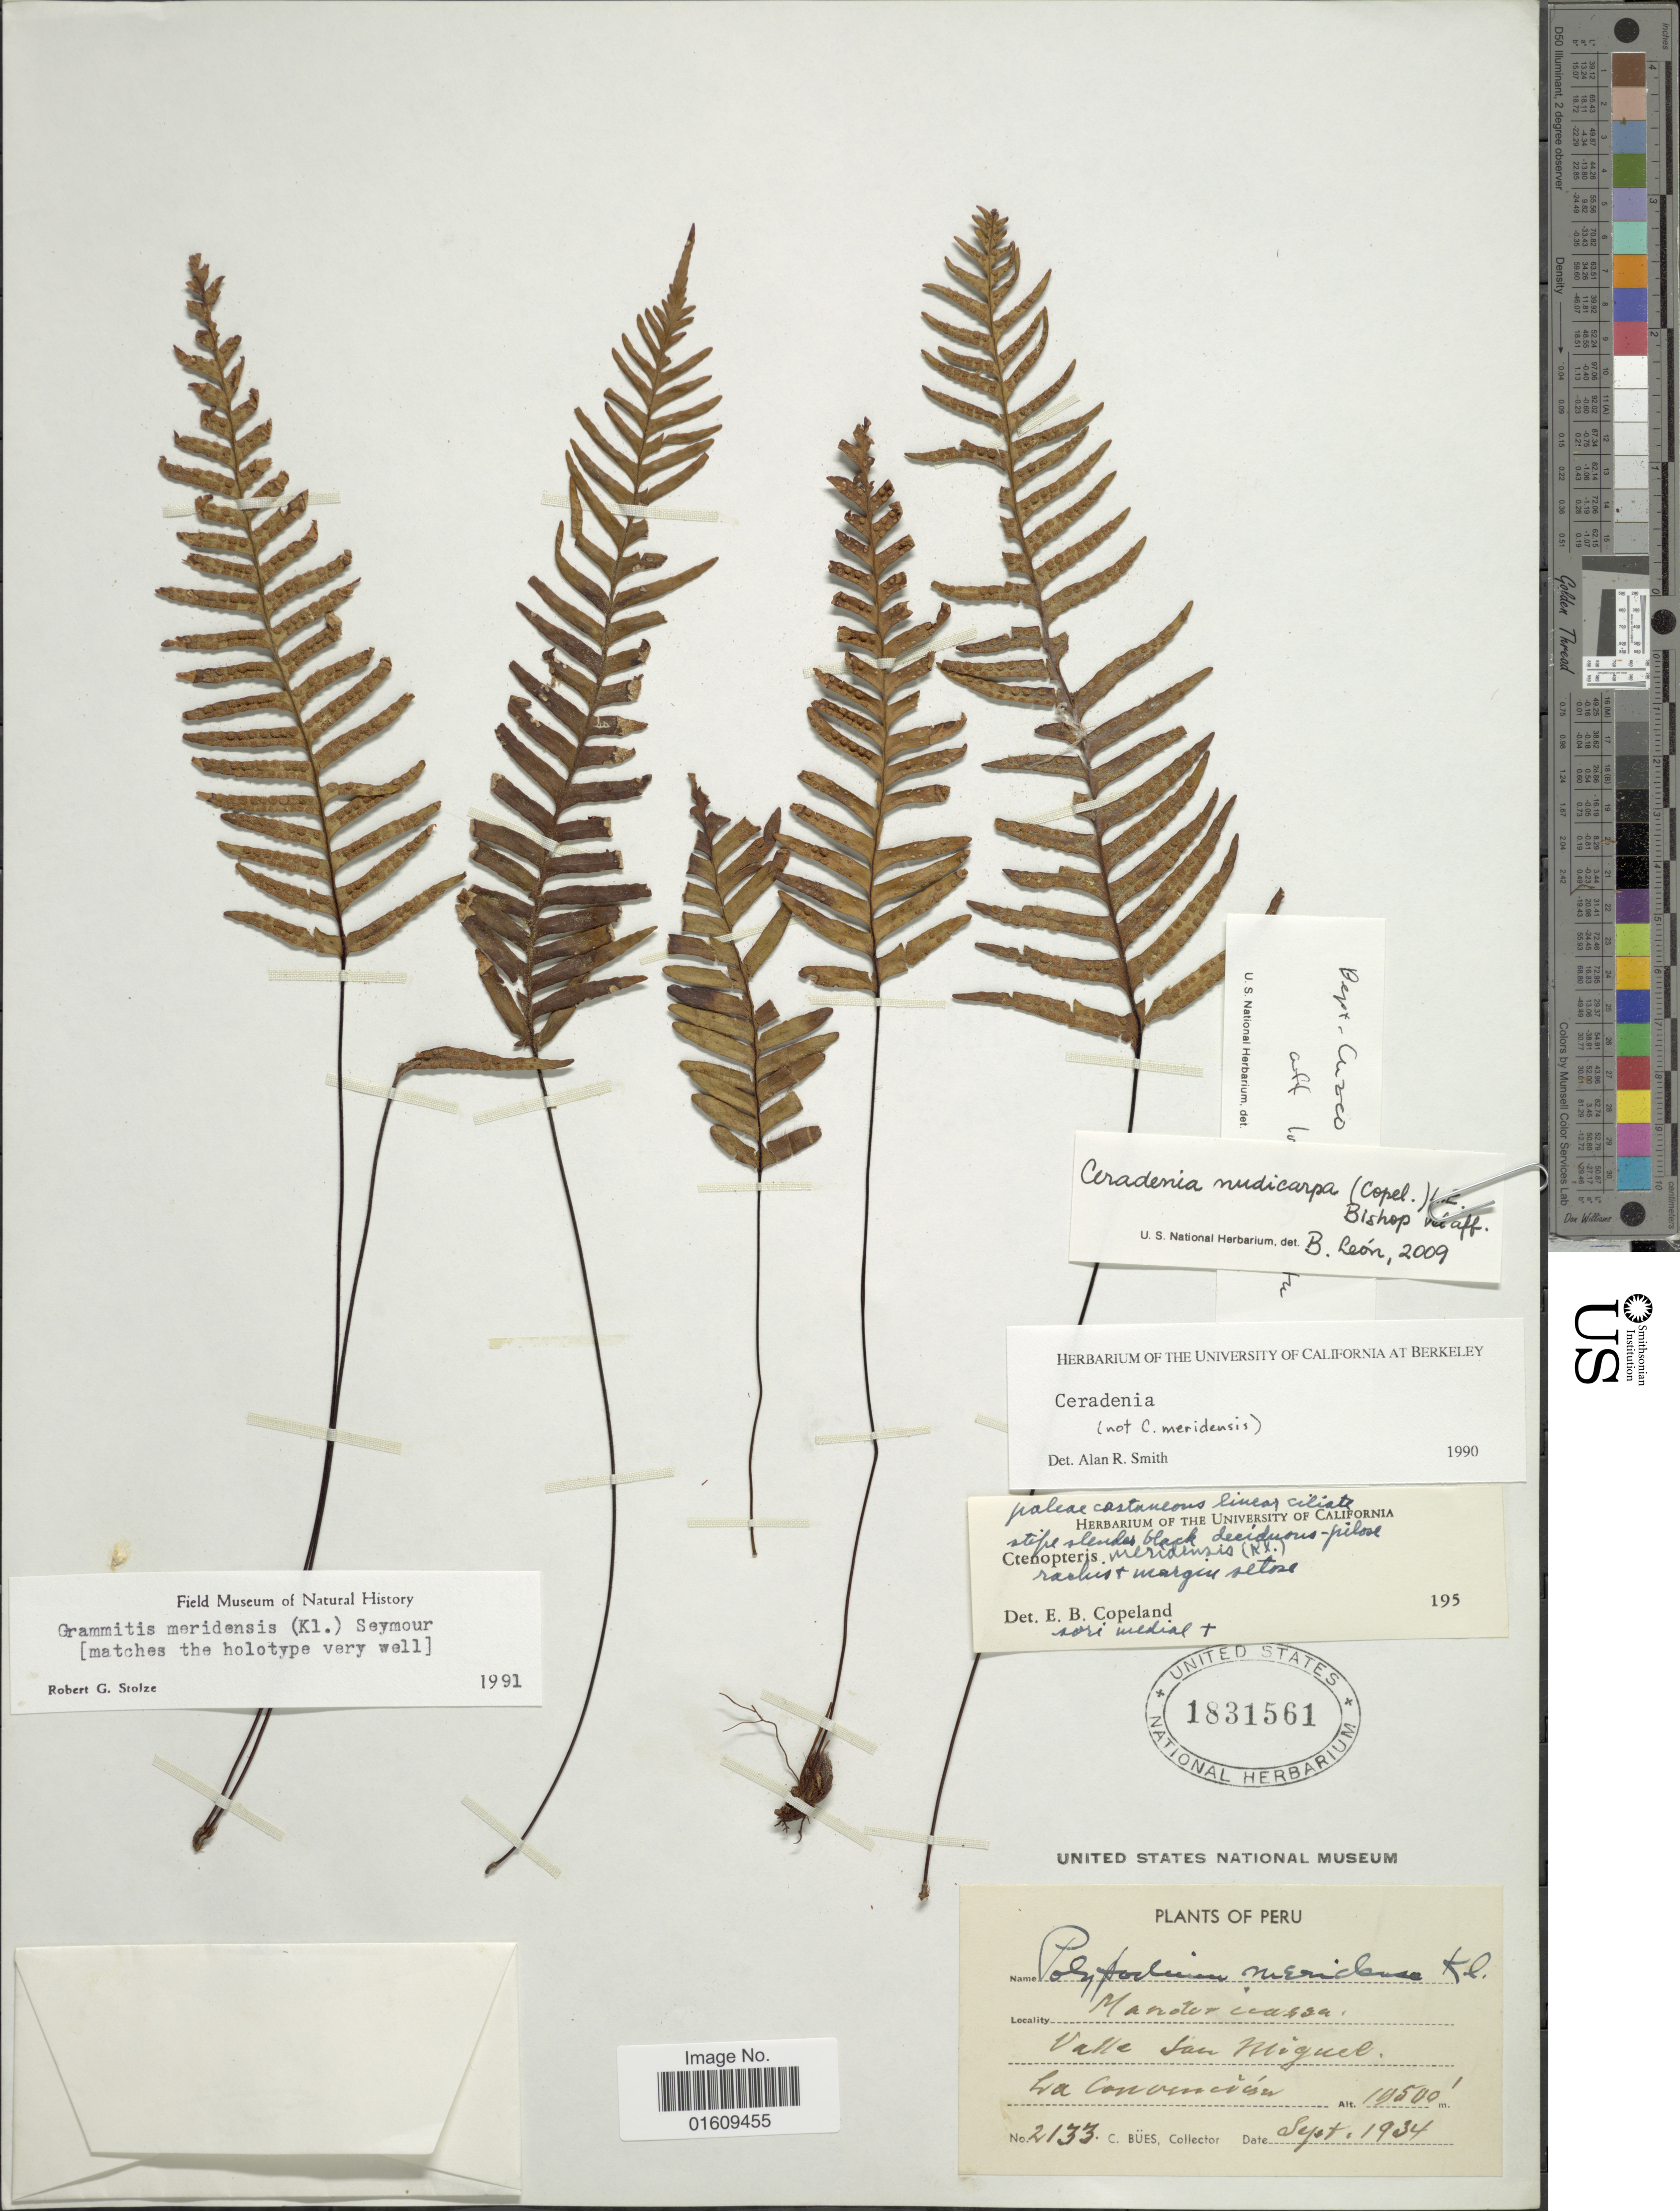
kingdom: Plantae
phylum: Tracheophyta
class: Polypodiopsida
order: Polypodiales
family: Polypodiaceae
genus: Ceradenia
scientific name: Ceradenia nudicarpa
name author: (Copel.) L.E. Bishop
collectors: C. Bues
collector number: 2133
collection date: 1934-09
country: Peru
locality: Peru, Manderccassa, Valle San Miguel, La Convención.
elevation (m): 5944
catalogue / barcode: US 1831561